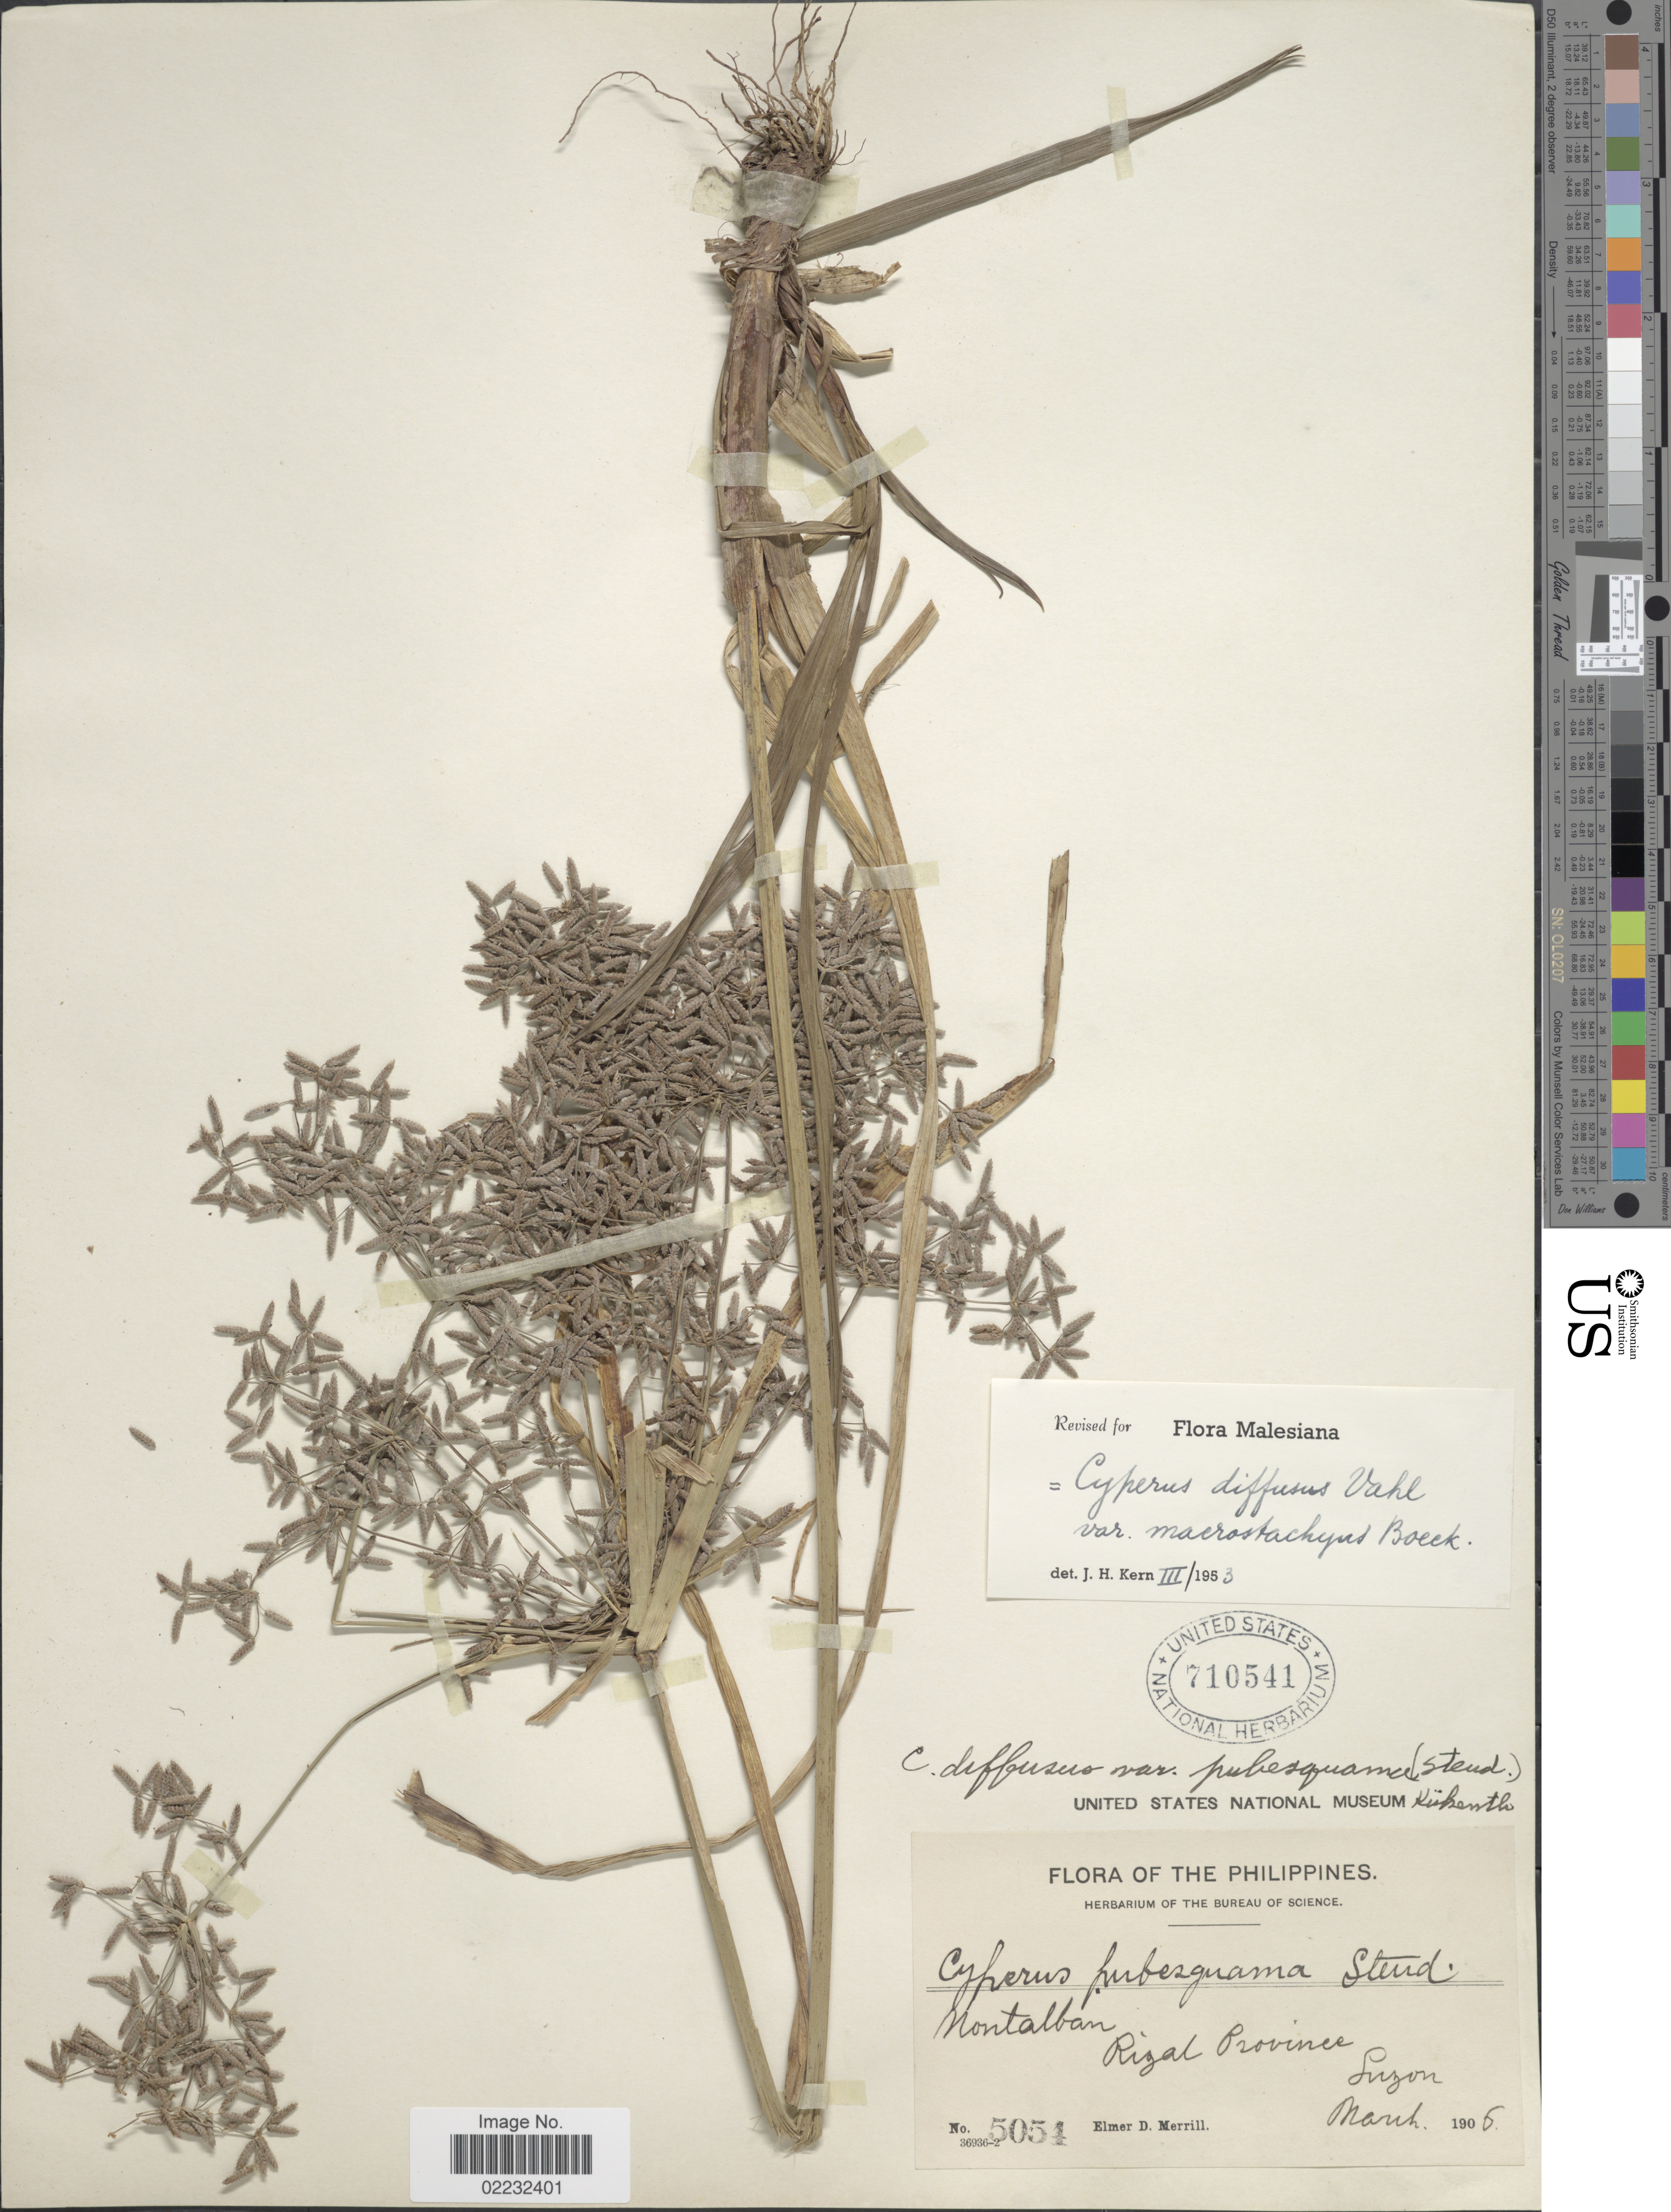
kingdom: Plantae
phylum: Tracheophyta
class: Liliopsida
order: Poales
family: Cyperaceae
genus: Cyperus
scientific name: Cyperus diffusus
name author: Vahl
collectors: E. D. Merrill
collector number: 5054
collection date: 1906-03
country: Philippines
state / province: Calabarzon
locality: Nontalban, Rizal Province, Luzon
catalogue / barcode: US 710541